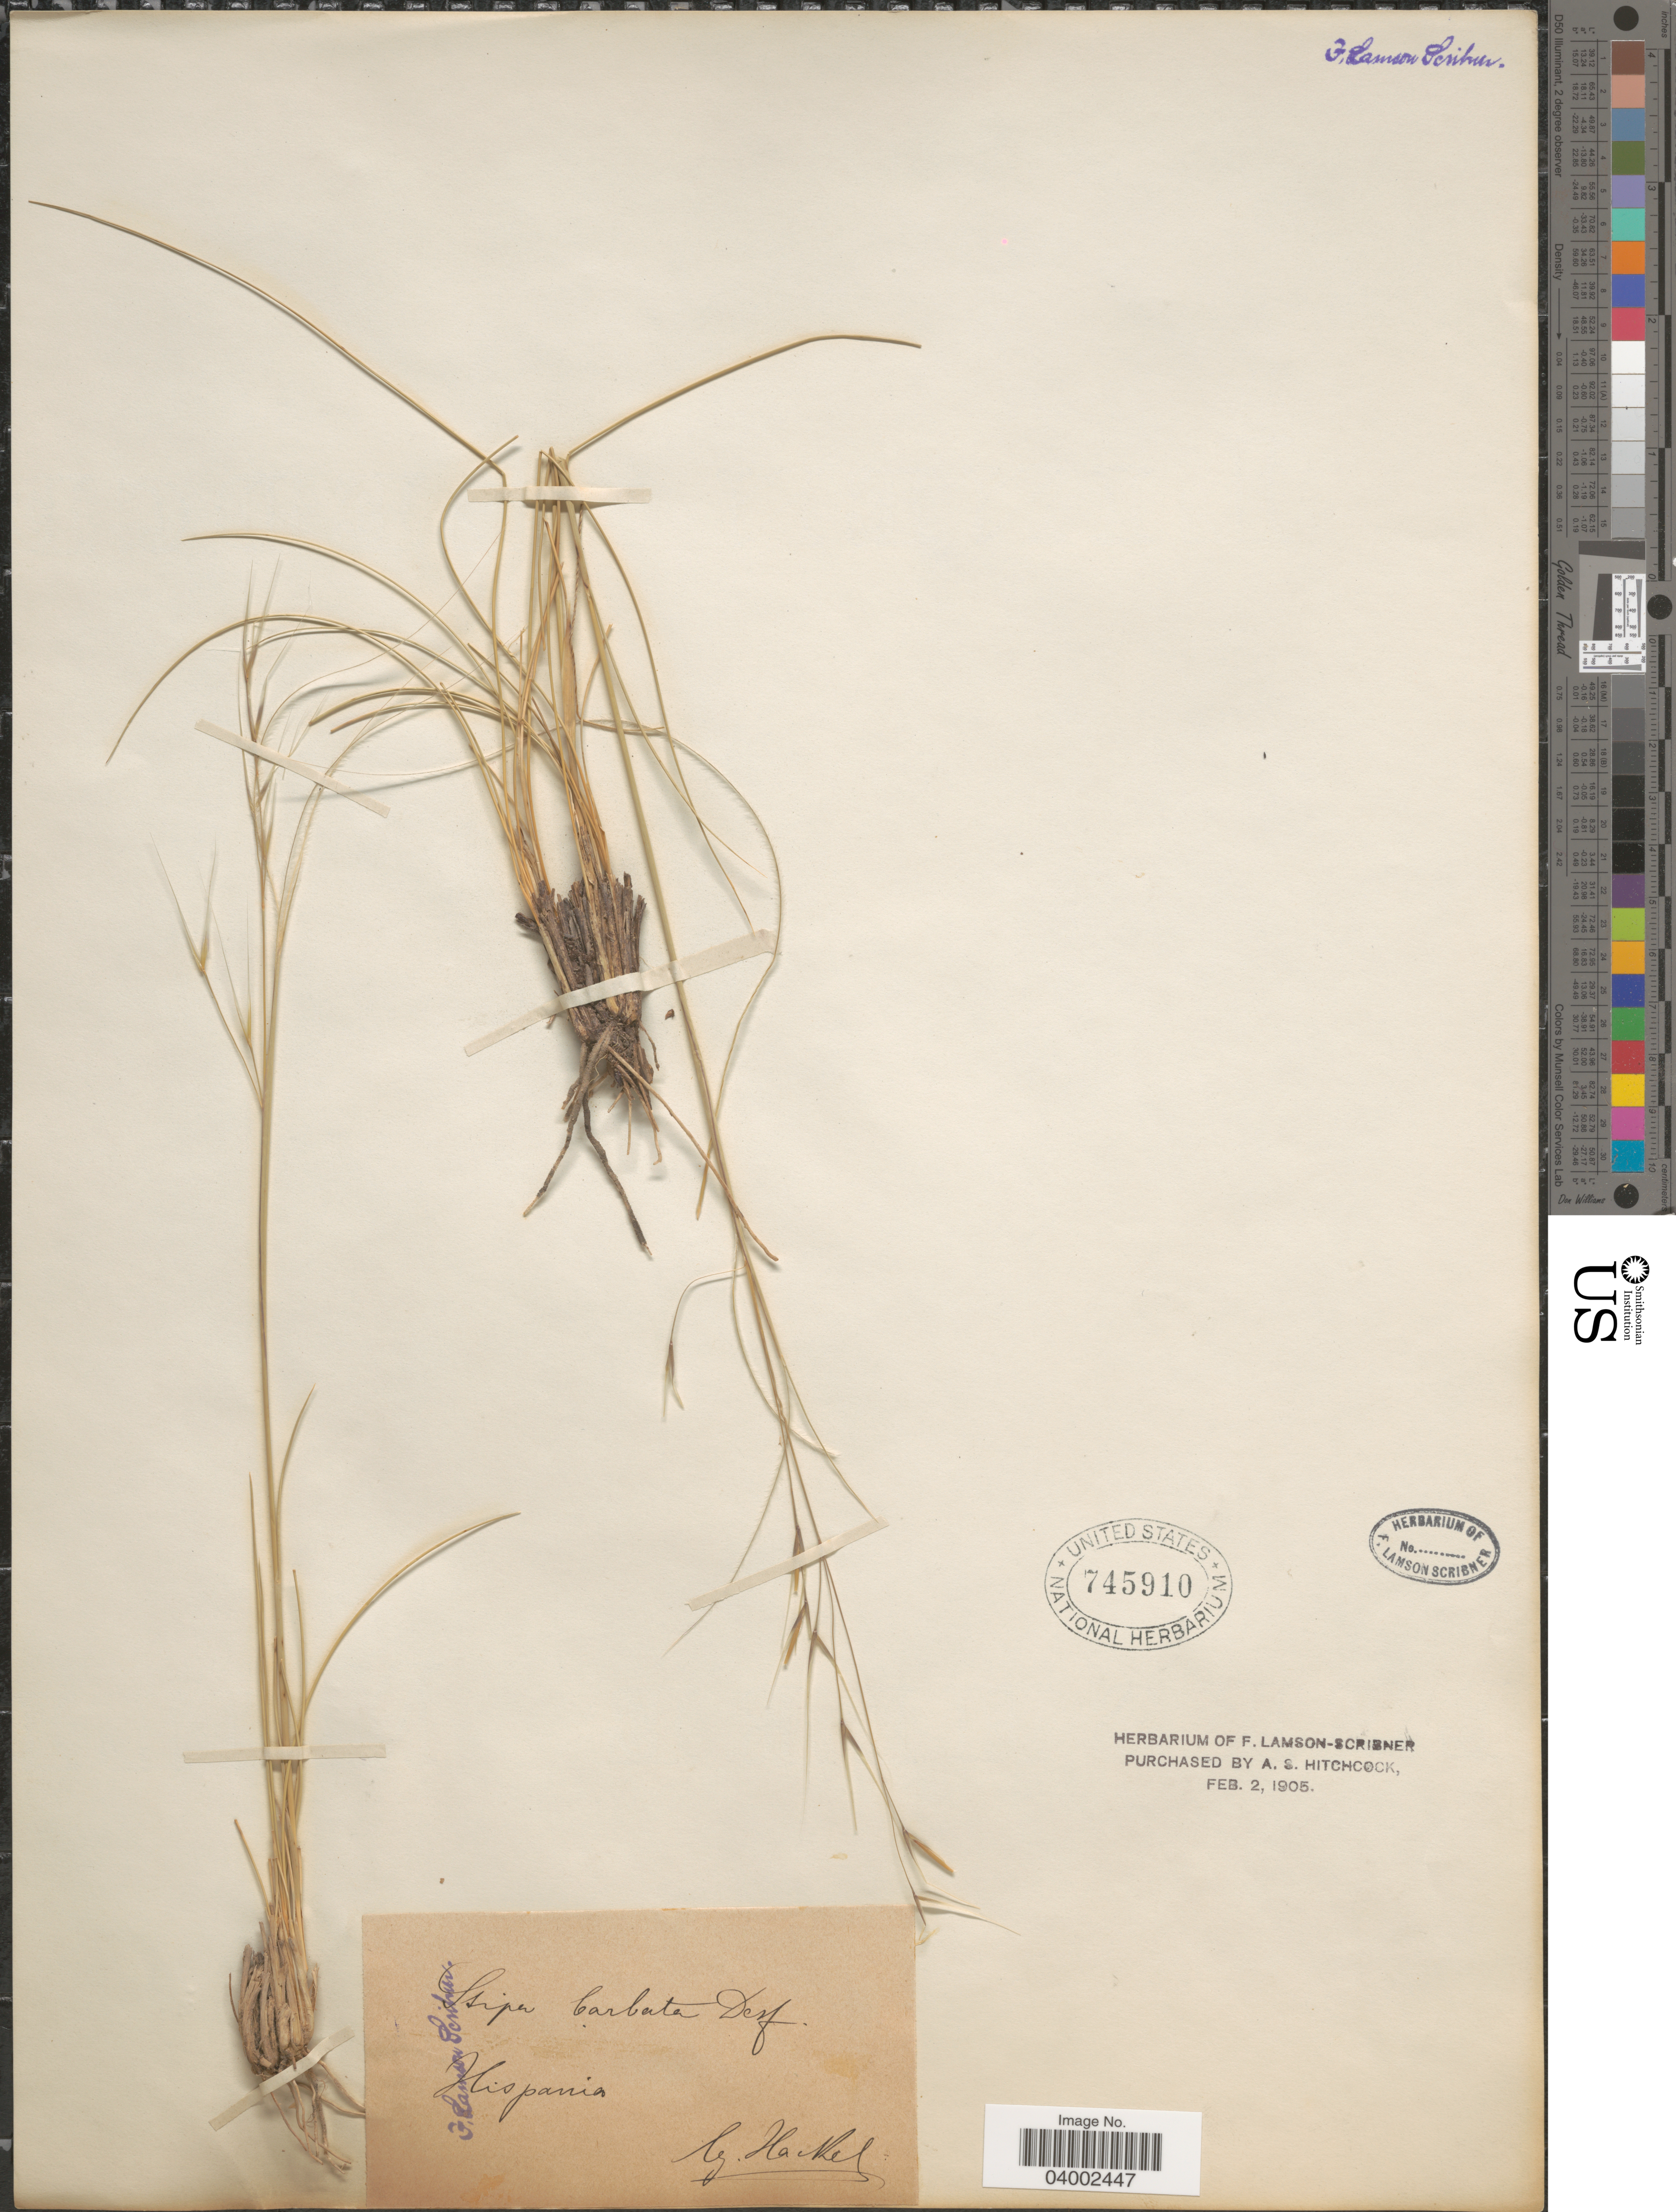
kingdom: Plantae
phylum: Tracheophyta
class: Liliopsida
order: Poales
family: Poaceae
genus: Stipa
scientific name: Stipa barbata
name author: Michx.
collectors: -. Hackel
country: Spain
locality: Hispania.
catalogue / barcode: US 745910